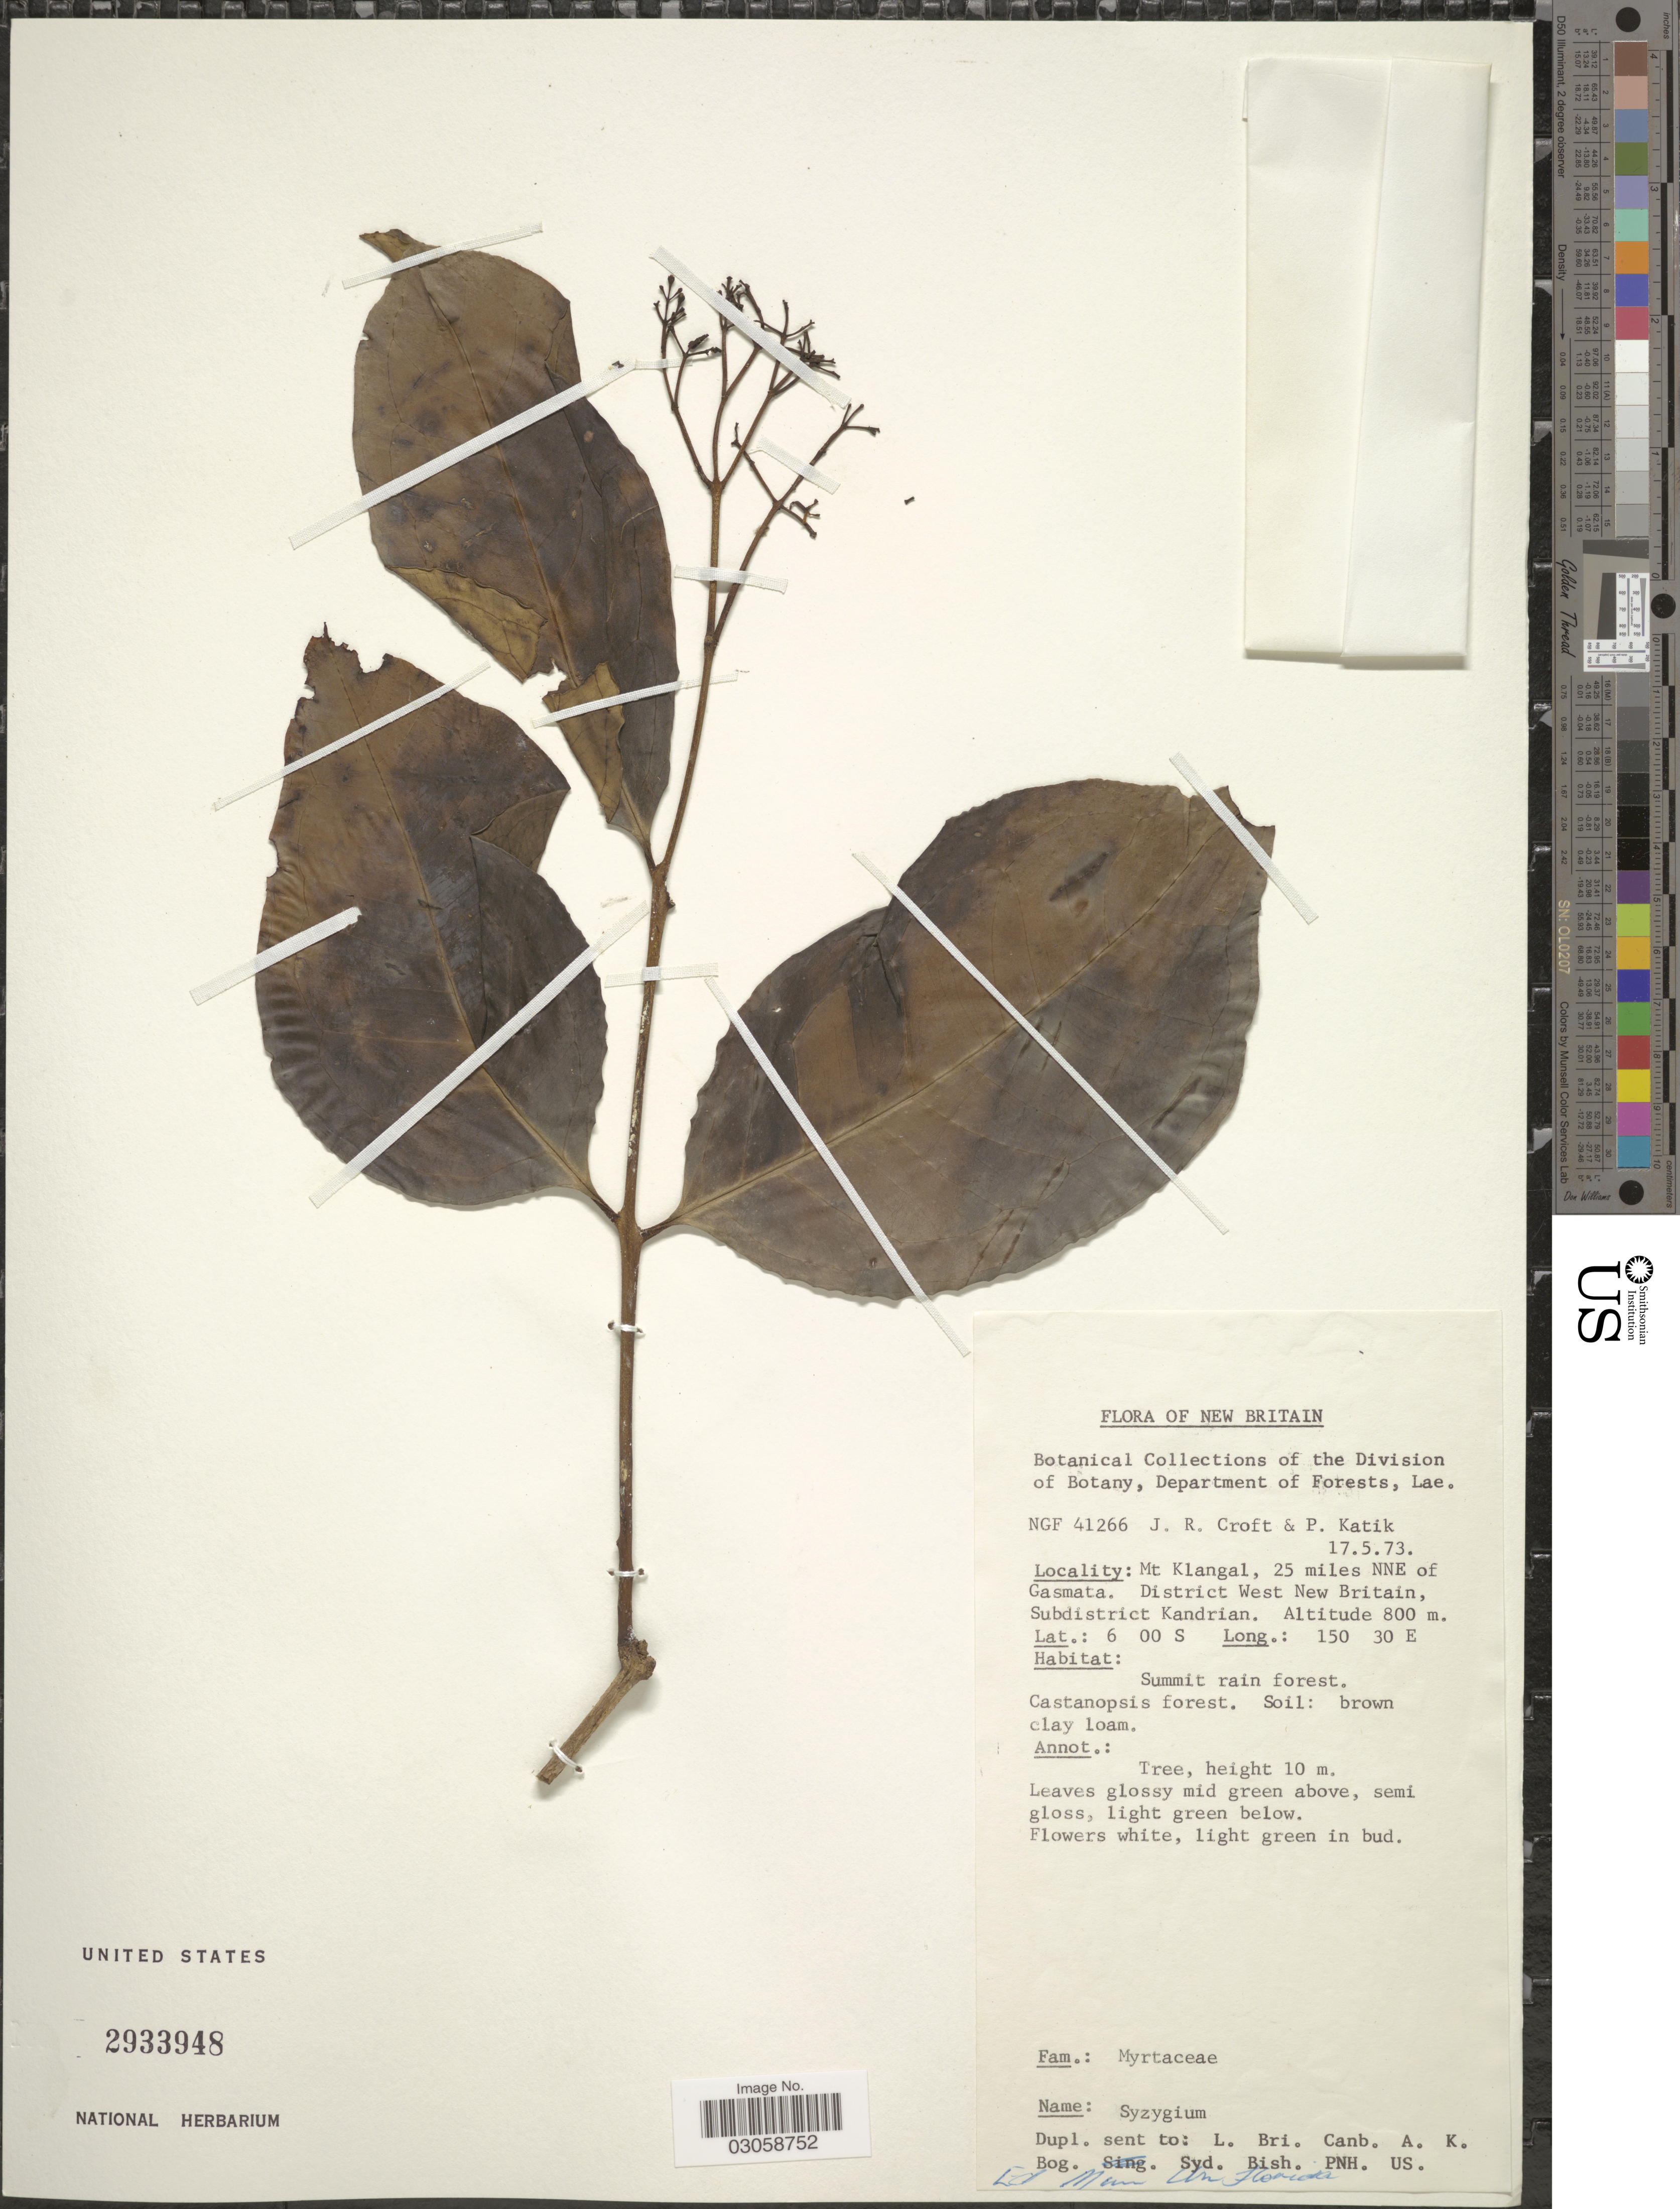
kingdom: Plantae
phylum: Tracheophyta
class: Magnoliopsida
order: Myrtales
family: Myrtaceae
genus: Syzygium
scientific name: Syzygium sp.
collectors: J. R. Croft & P. Katik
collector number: NGF 41266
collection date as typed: Transcribed d/m/y: 17/5/73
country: Papua New Guinea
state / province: West New Britain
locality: New Britain. Mt Klangal, 25 miles NNE of Gasmata. District West New Britain, Subdistrict Kandrian.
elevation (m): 800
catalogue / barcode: US 2933948